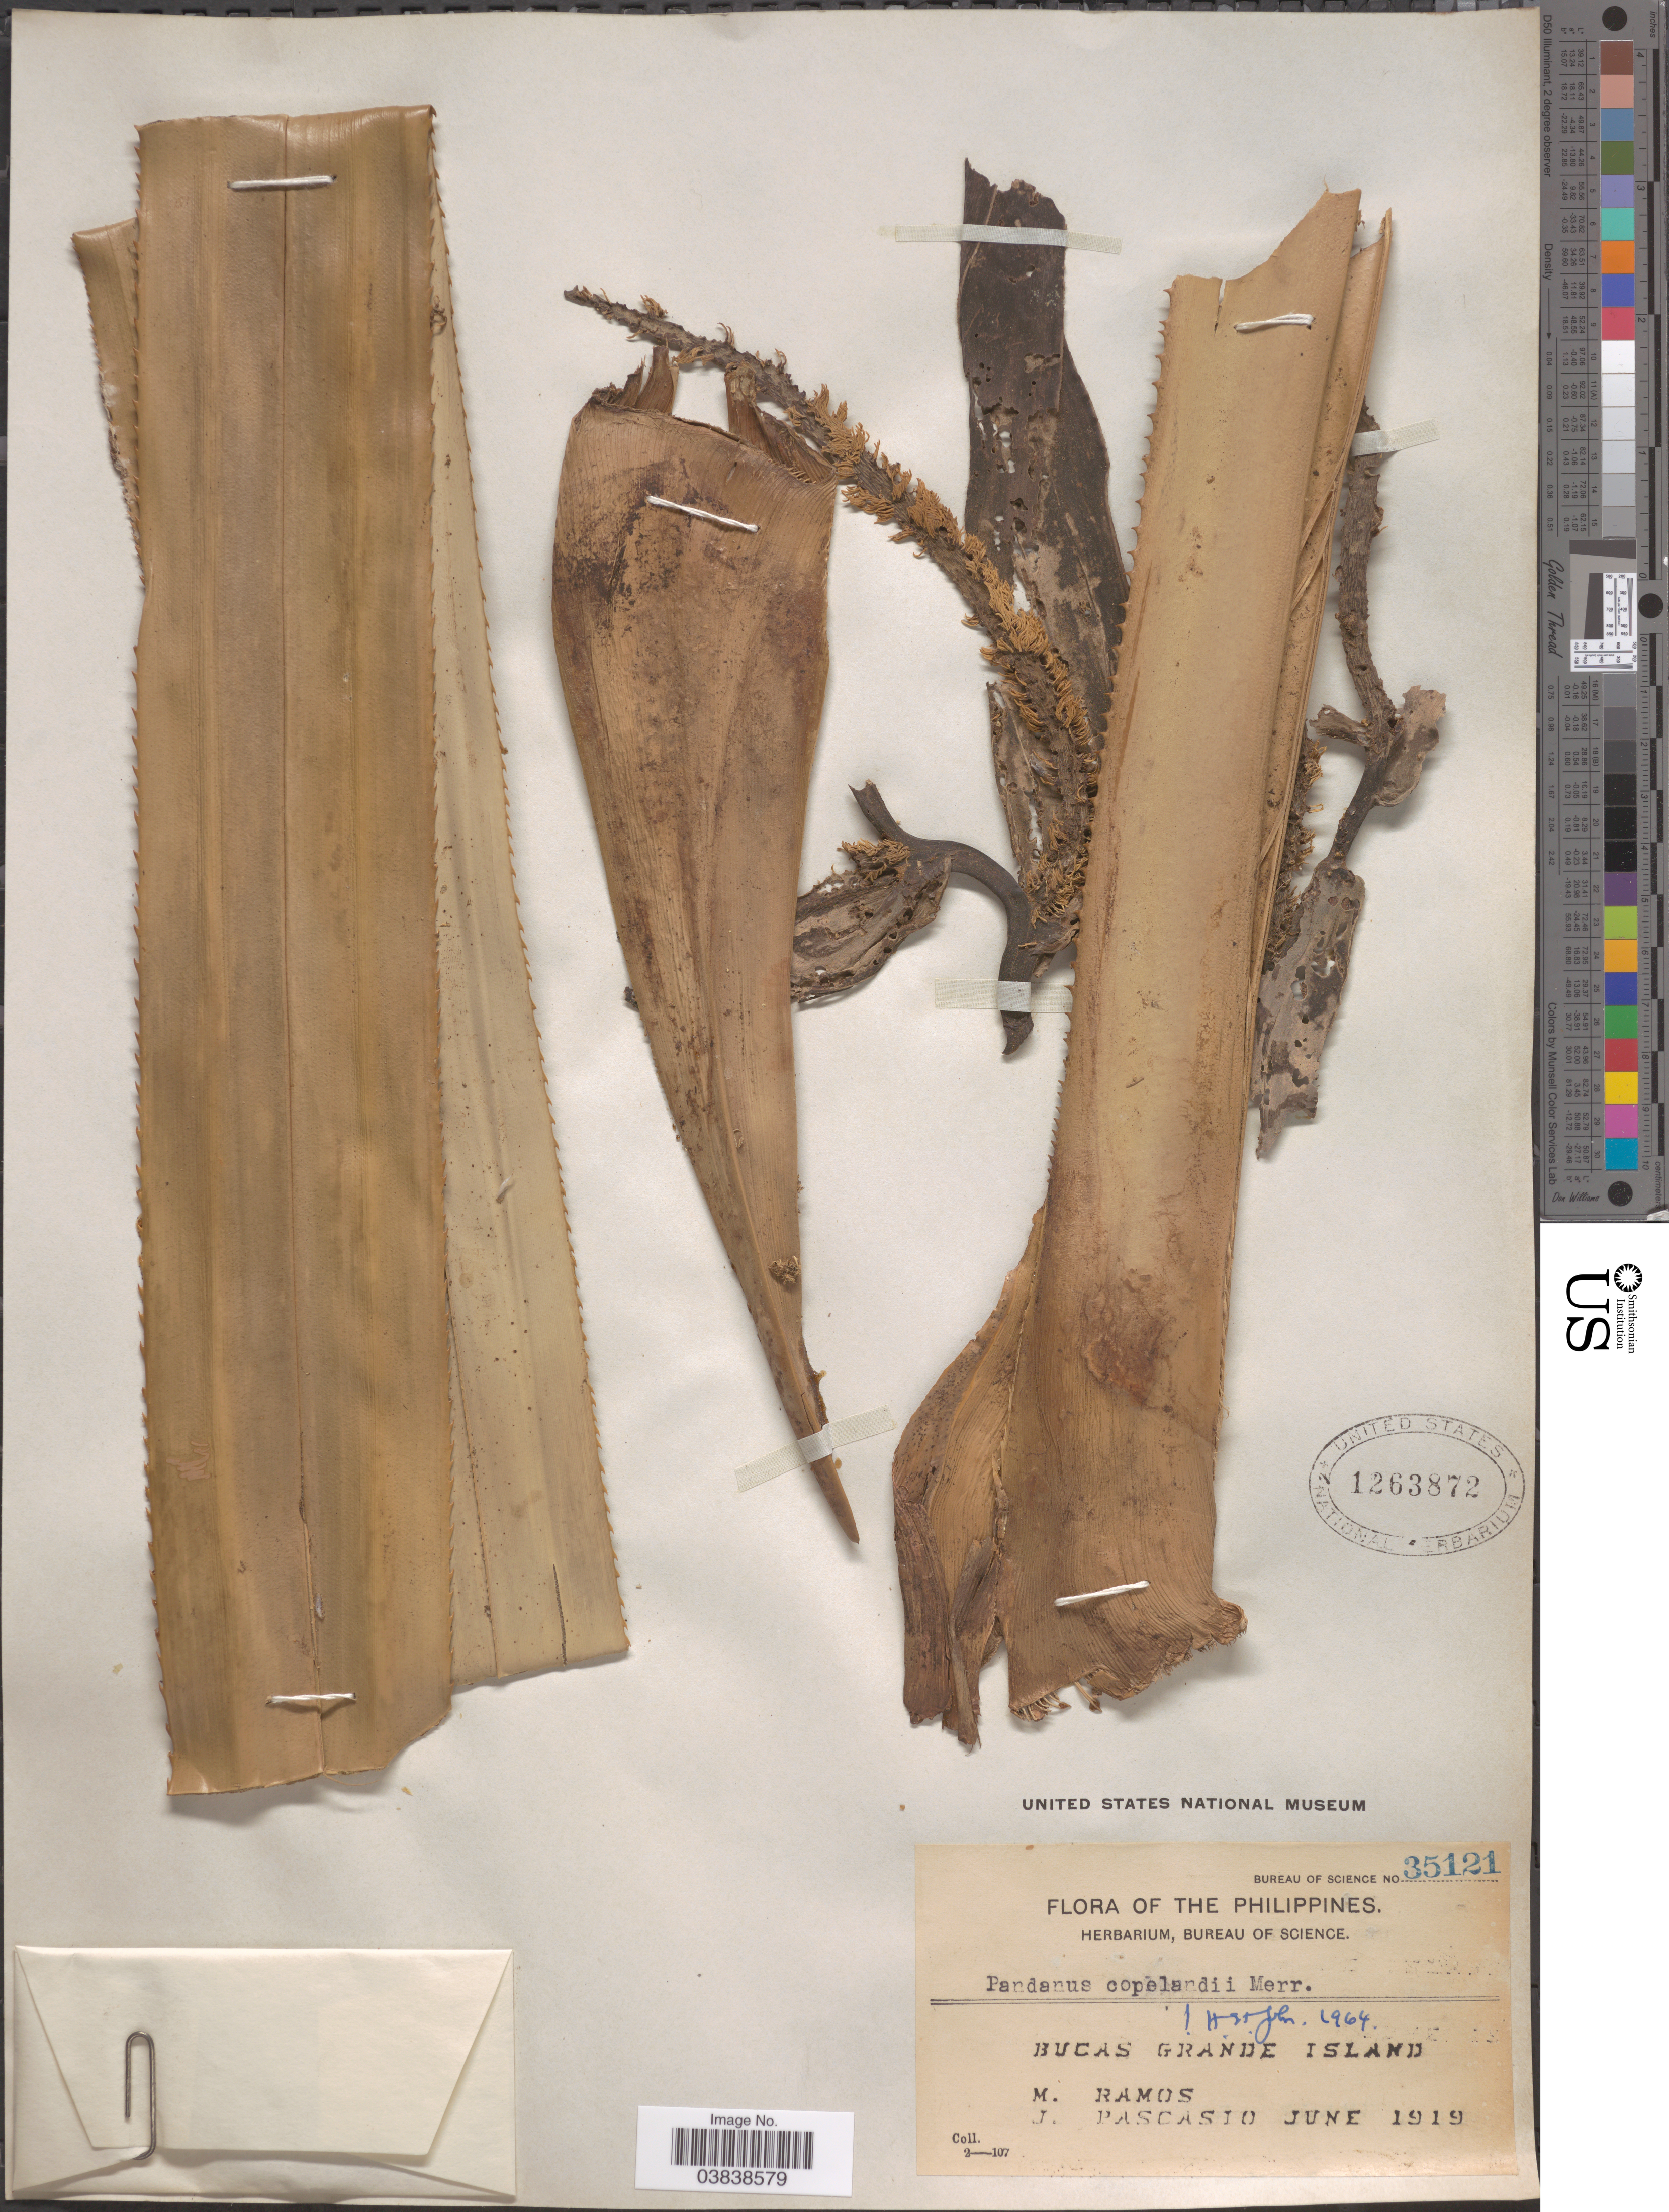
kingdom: Plantae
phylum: Tracheophyta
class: Liliopsida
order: Pandanales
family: Pandanaceae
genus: Pandanus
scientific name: Pandanus copelandii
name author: Merr.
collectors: M. Ramos & J. Pascasio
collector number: Bureau of Science 35121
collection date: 1919-06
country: Philippines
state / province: Caraga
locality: Bucas Grande Island.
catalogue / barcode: US 1263872